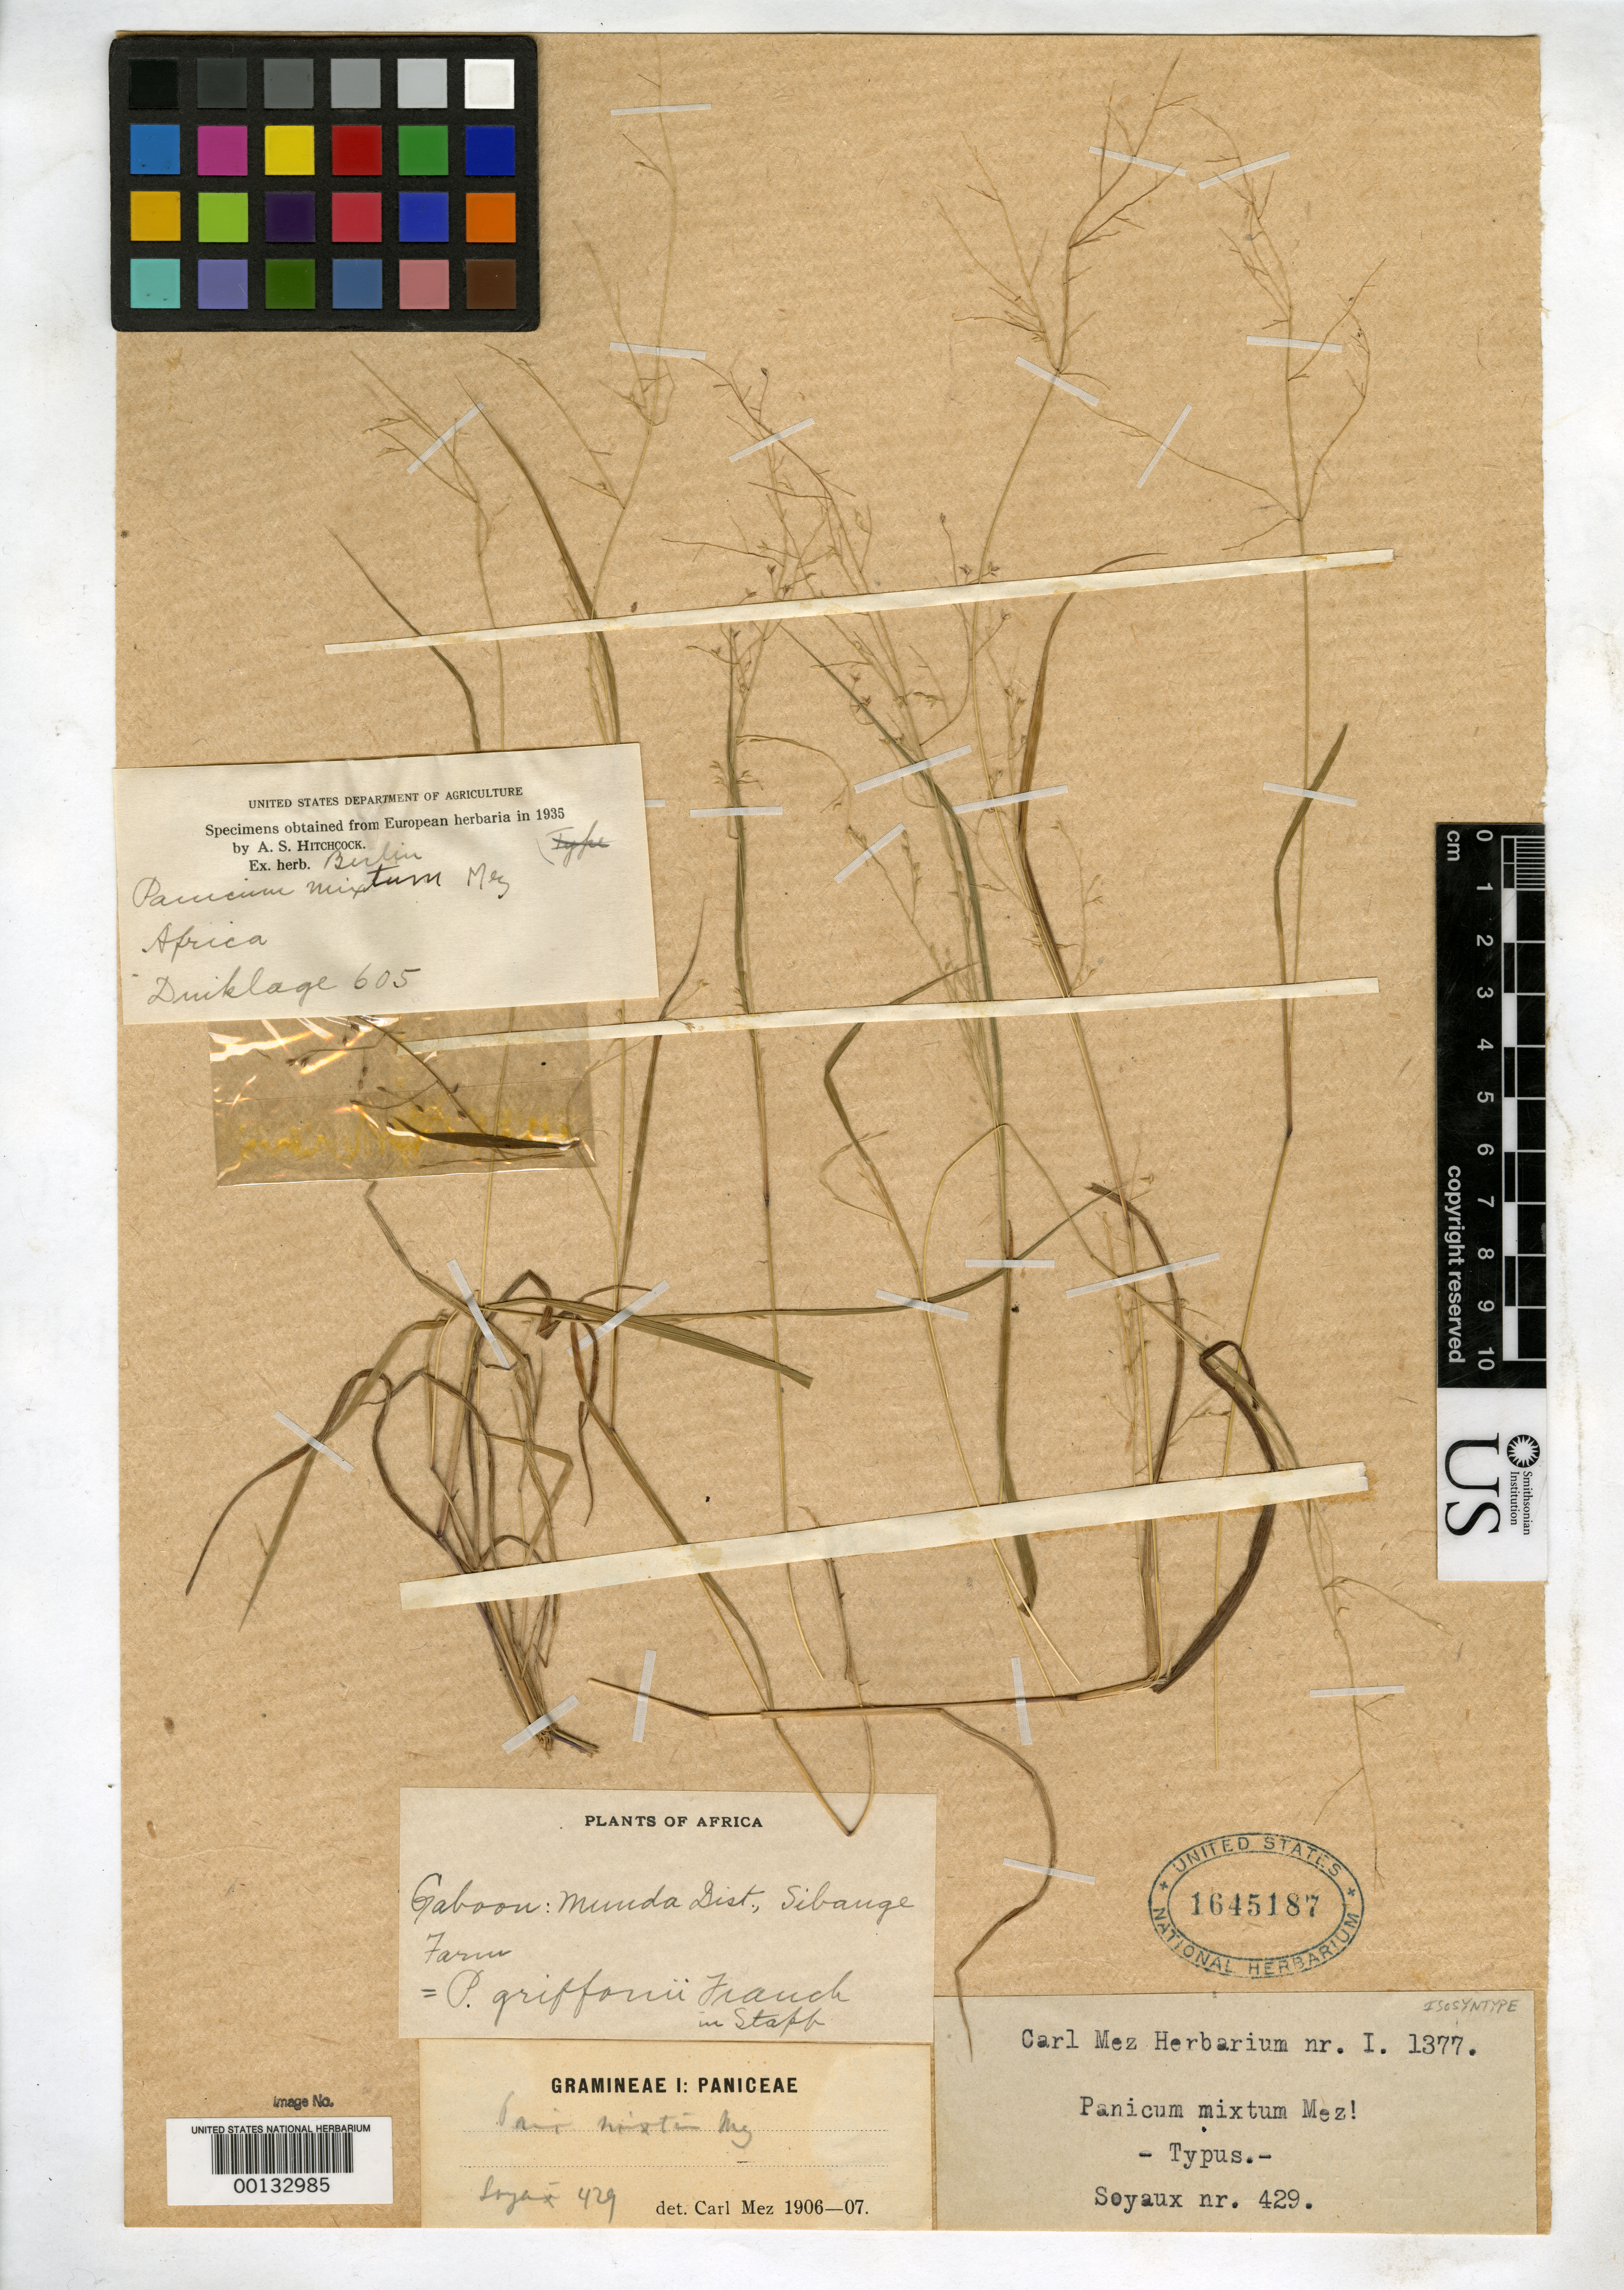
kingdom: Plantae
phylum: Tracheophyta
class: Liliopsida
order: Poales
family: Poaceae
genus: Panicum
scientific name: Panicum mixtum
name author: Mez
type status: Isosyntype Fragment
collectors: M. Dinklage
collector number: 605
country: Cameroon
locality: "Africa".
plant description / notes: Fragment of type ex herb. B, mounted on same sheet with Soyaux 429.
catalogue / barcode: US 1645187-2